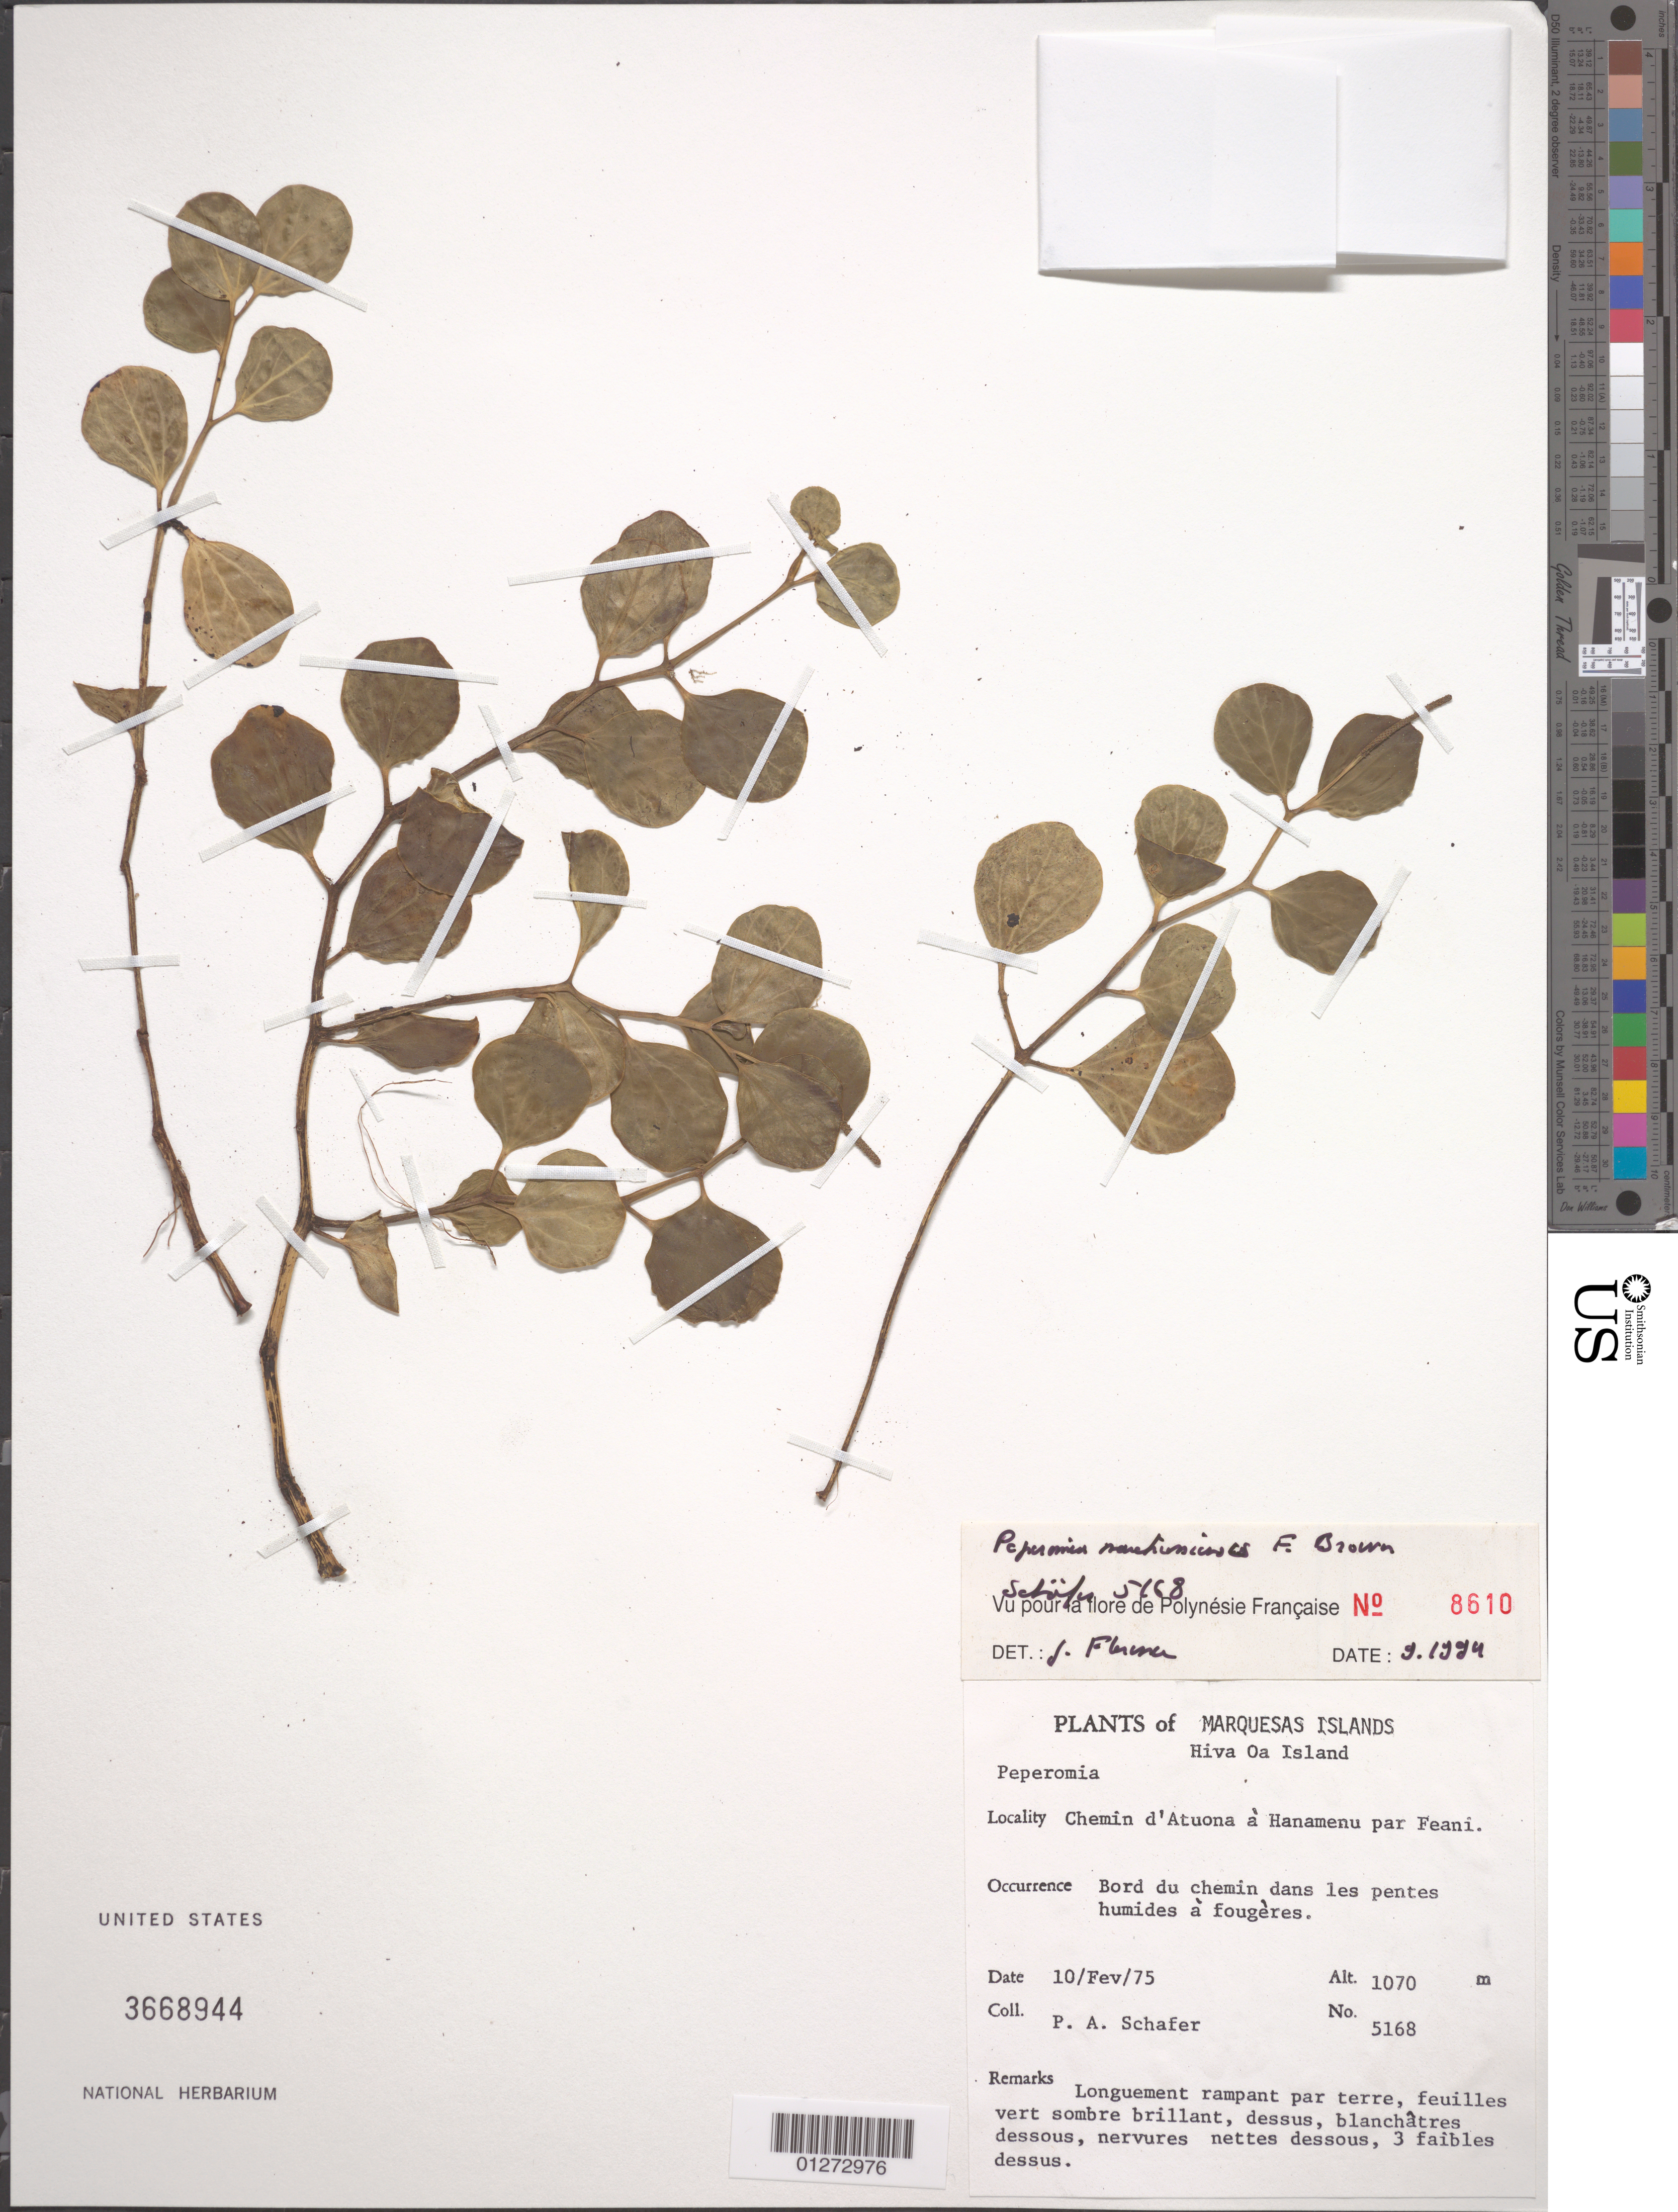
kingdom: Plantae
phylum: Tracheophyta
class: Magnoliopsida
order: Piperales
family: Piperaceae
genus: Peperomia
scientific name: Peperomia marchionensis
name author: F. Br.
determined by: Florence, J.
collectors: P. A. Schäfer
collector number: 5168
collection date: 1975-02-10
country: French Polynesia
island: Hiva Oa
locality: Chemin d'Atuona à Hanamenu par Feani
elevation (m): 1070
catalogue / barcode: US 3668944